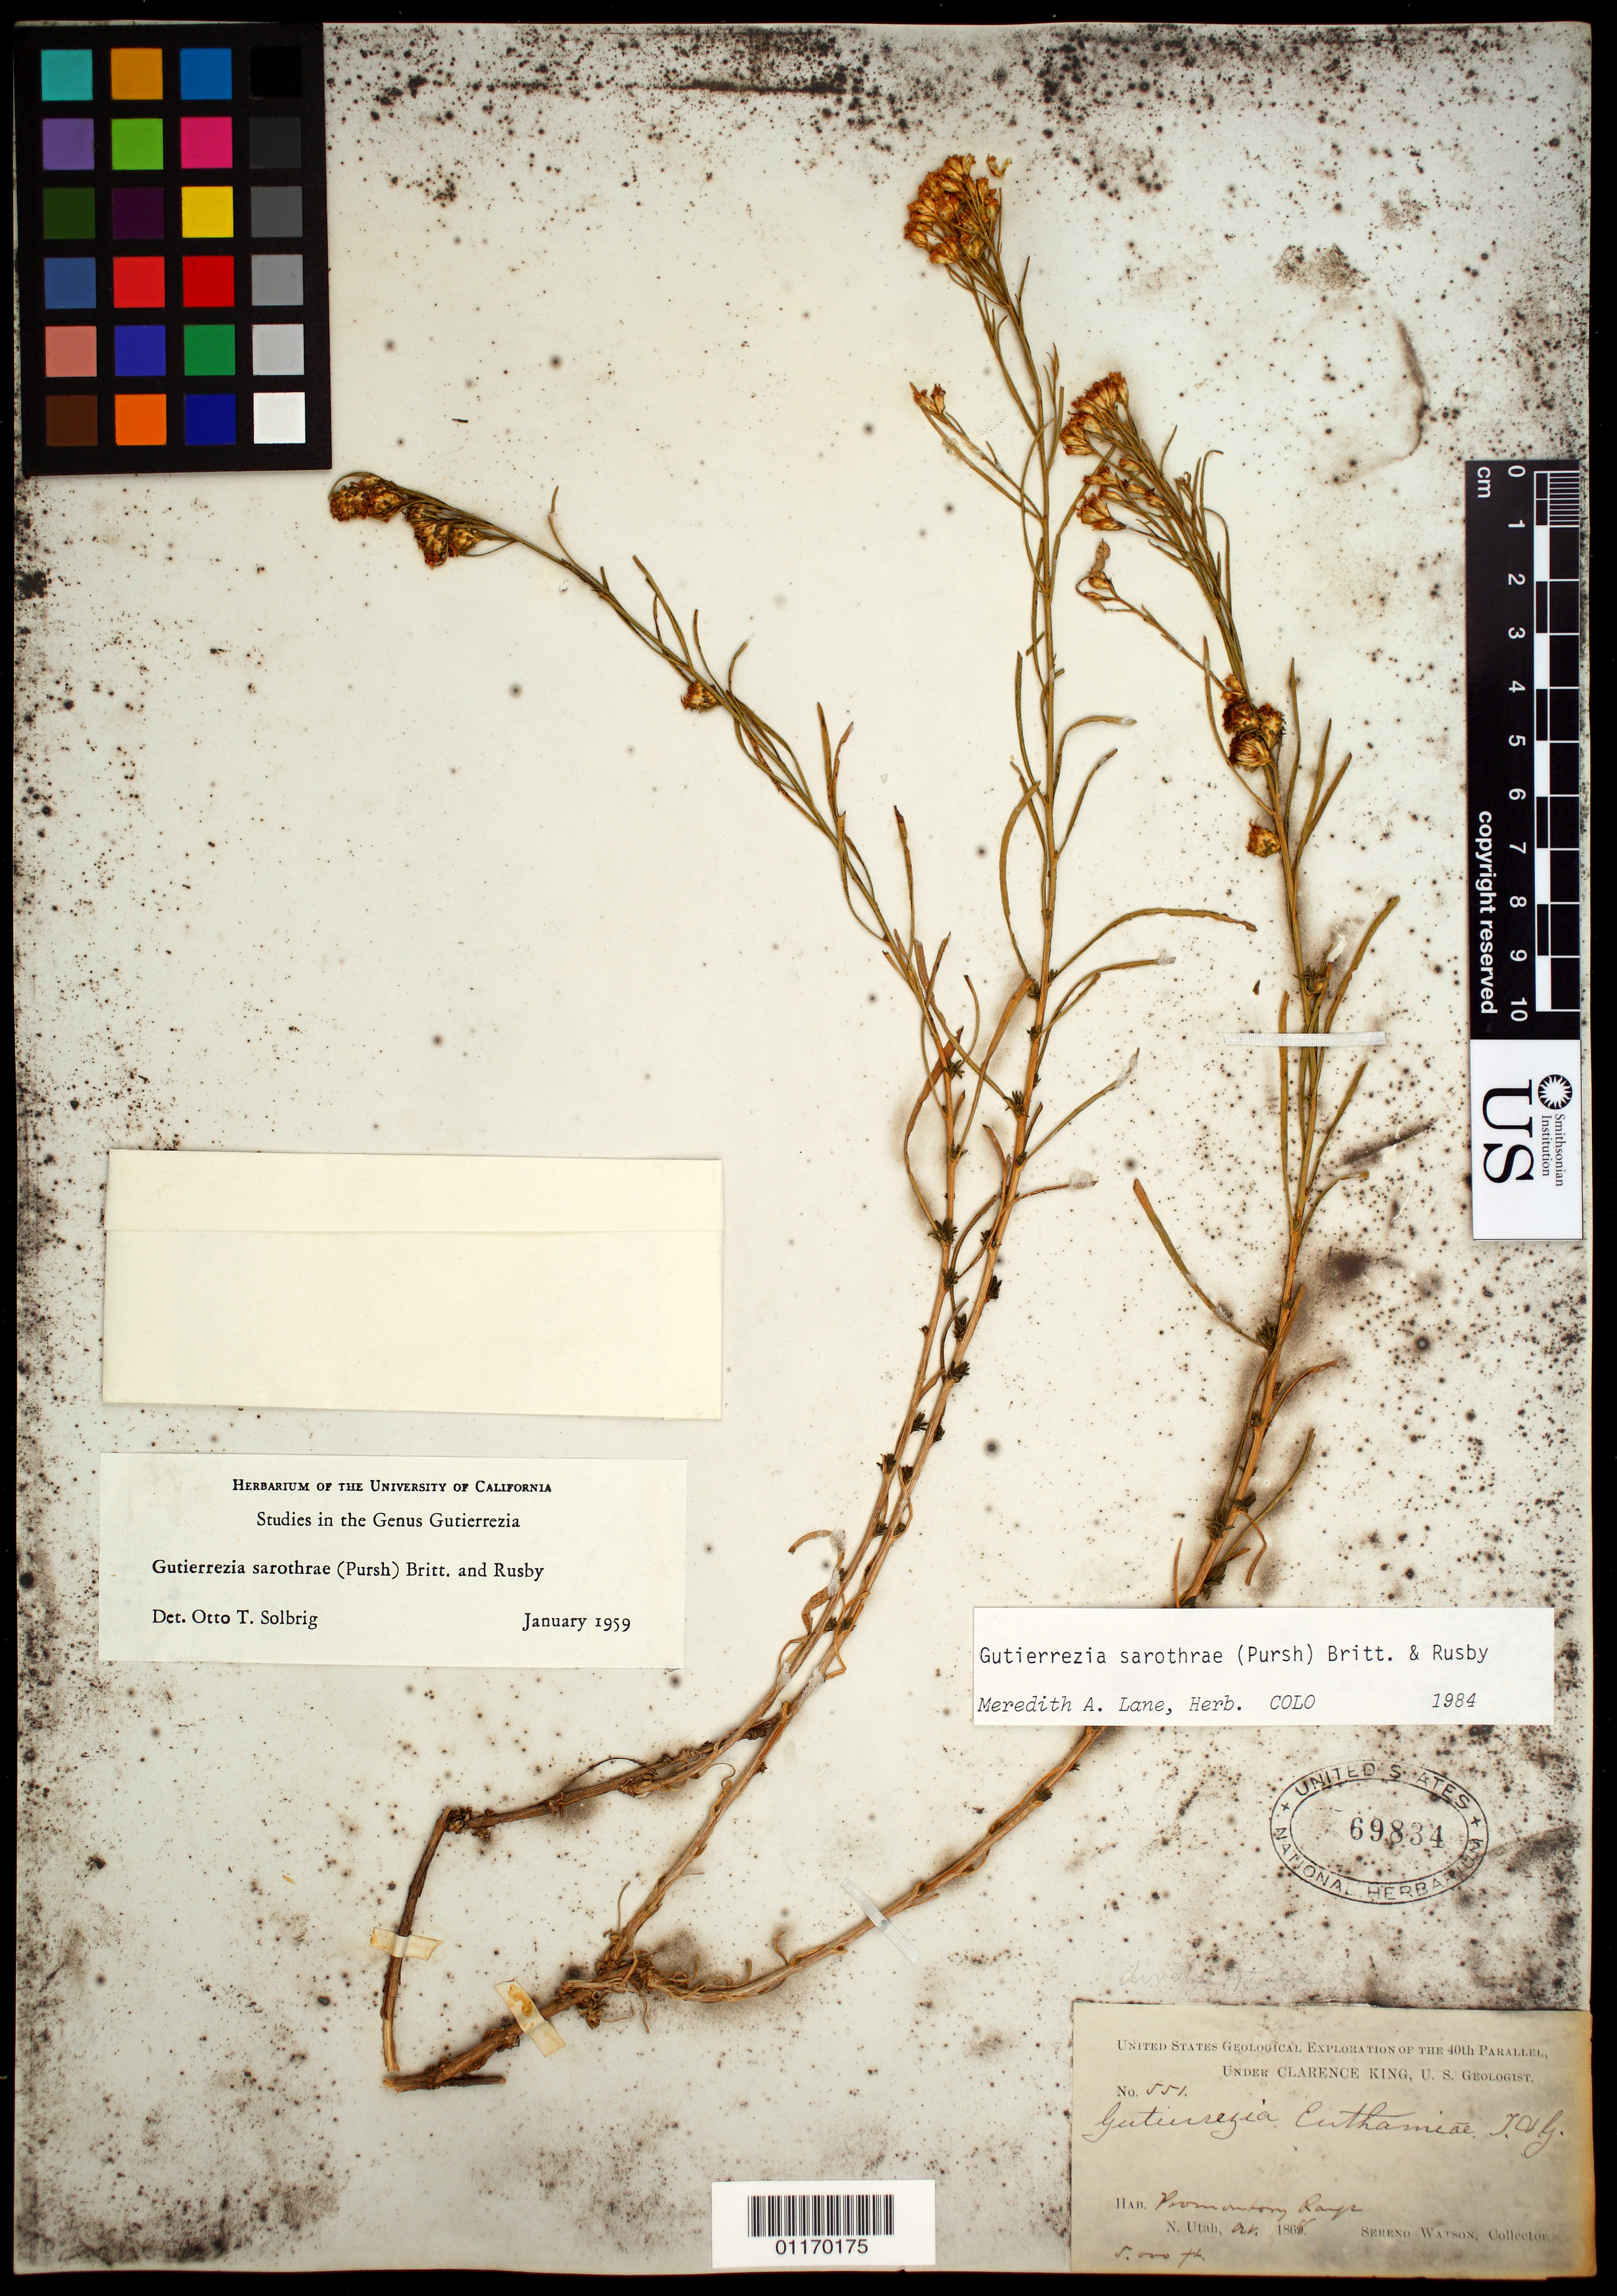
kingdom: Plantae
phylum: Tracheophyta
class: Magnoliopsida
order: Asterales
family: Asteraceae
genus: Gutierrezia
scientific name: Gutierrezia sarothrae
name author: (Pursh) Britton & Rusby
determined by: Lane, M. A.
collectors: S. Watson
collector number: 551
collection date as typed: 1868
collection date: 1868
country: United States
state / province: Utah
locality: Promontory Range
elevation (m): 1524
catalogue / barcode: US 69834